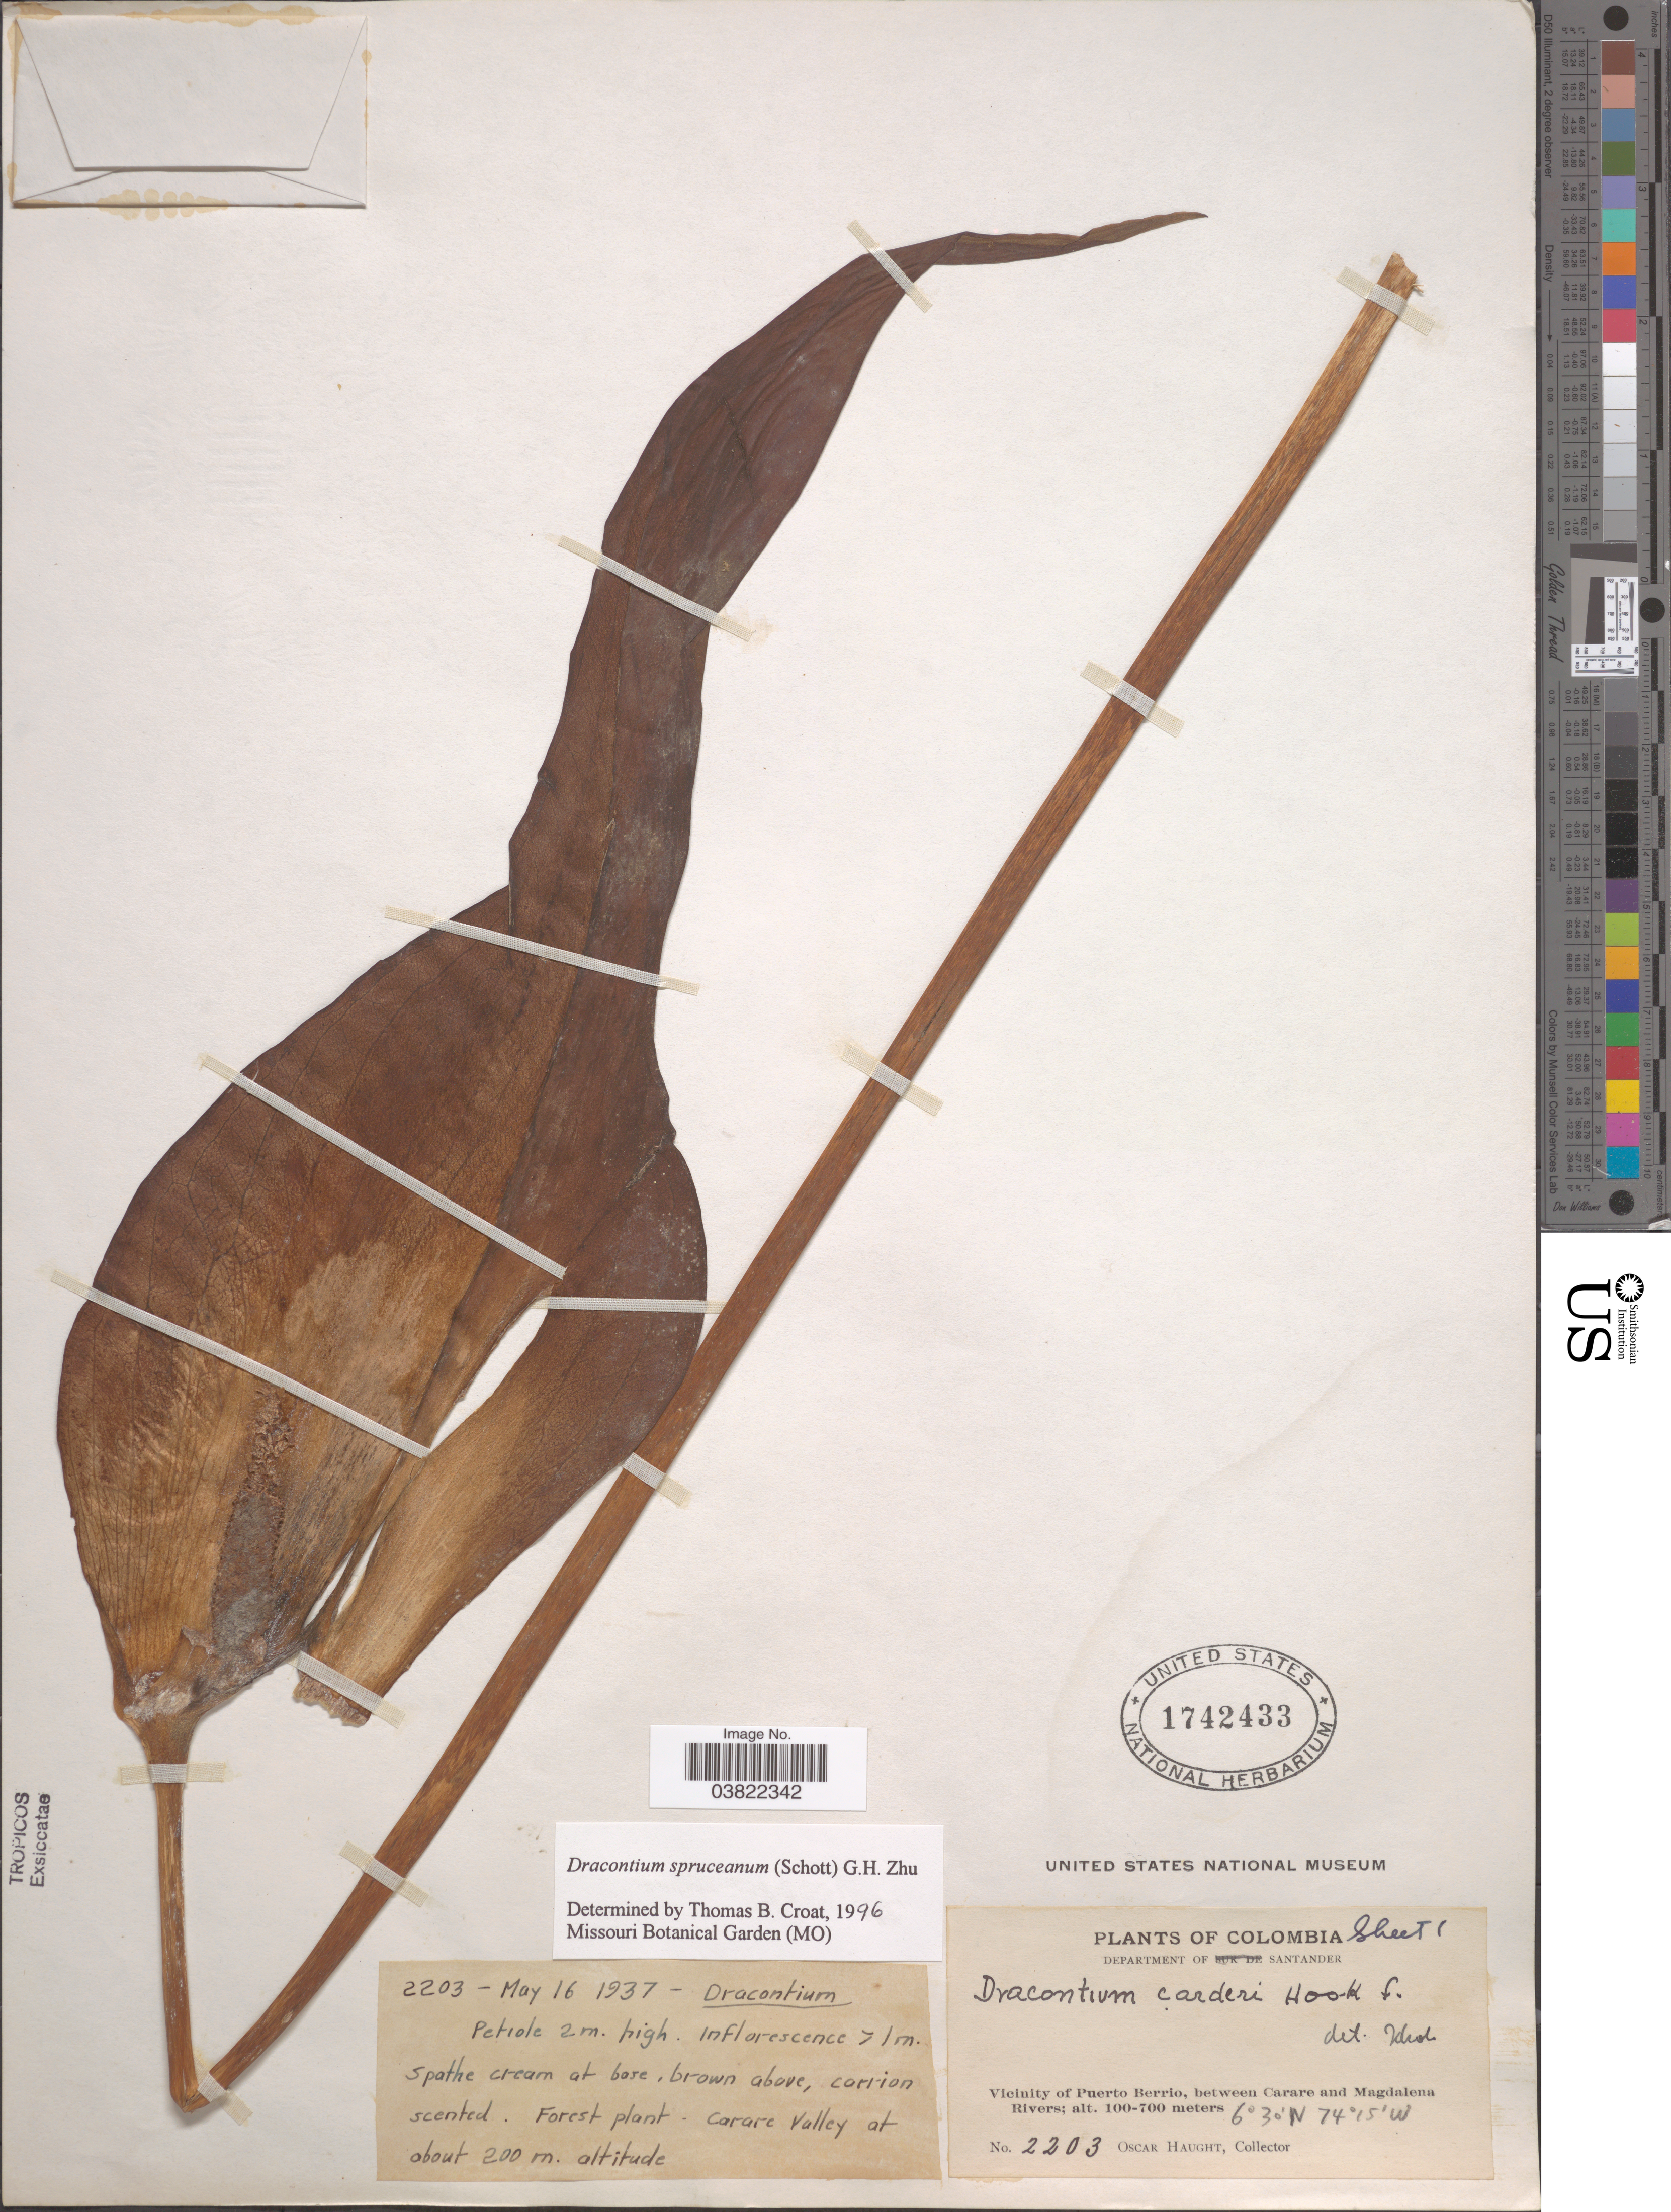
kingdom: Plantae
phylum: Tracheophyta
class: Liliopsida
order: Alismatales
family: Araceae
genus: Dracontium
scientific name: Dracontium spruceanum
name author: (Schott) G.H. Zhu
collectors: O. L. Haught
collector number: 2203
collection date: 1937-05-16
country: Colombia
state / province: Santander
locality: Department of Santander. Vicinity of Puerto Berrio, between Carare and Magdalena Rivers. Carare Valley.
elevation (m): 200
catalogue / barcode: US 1742433